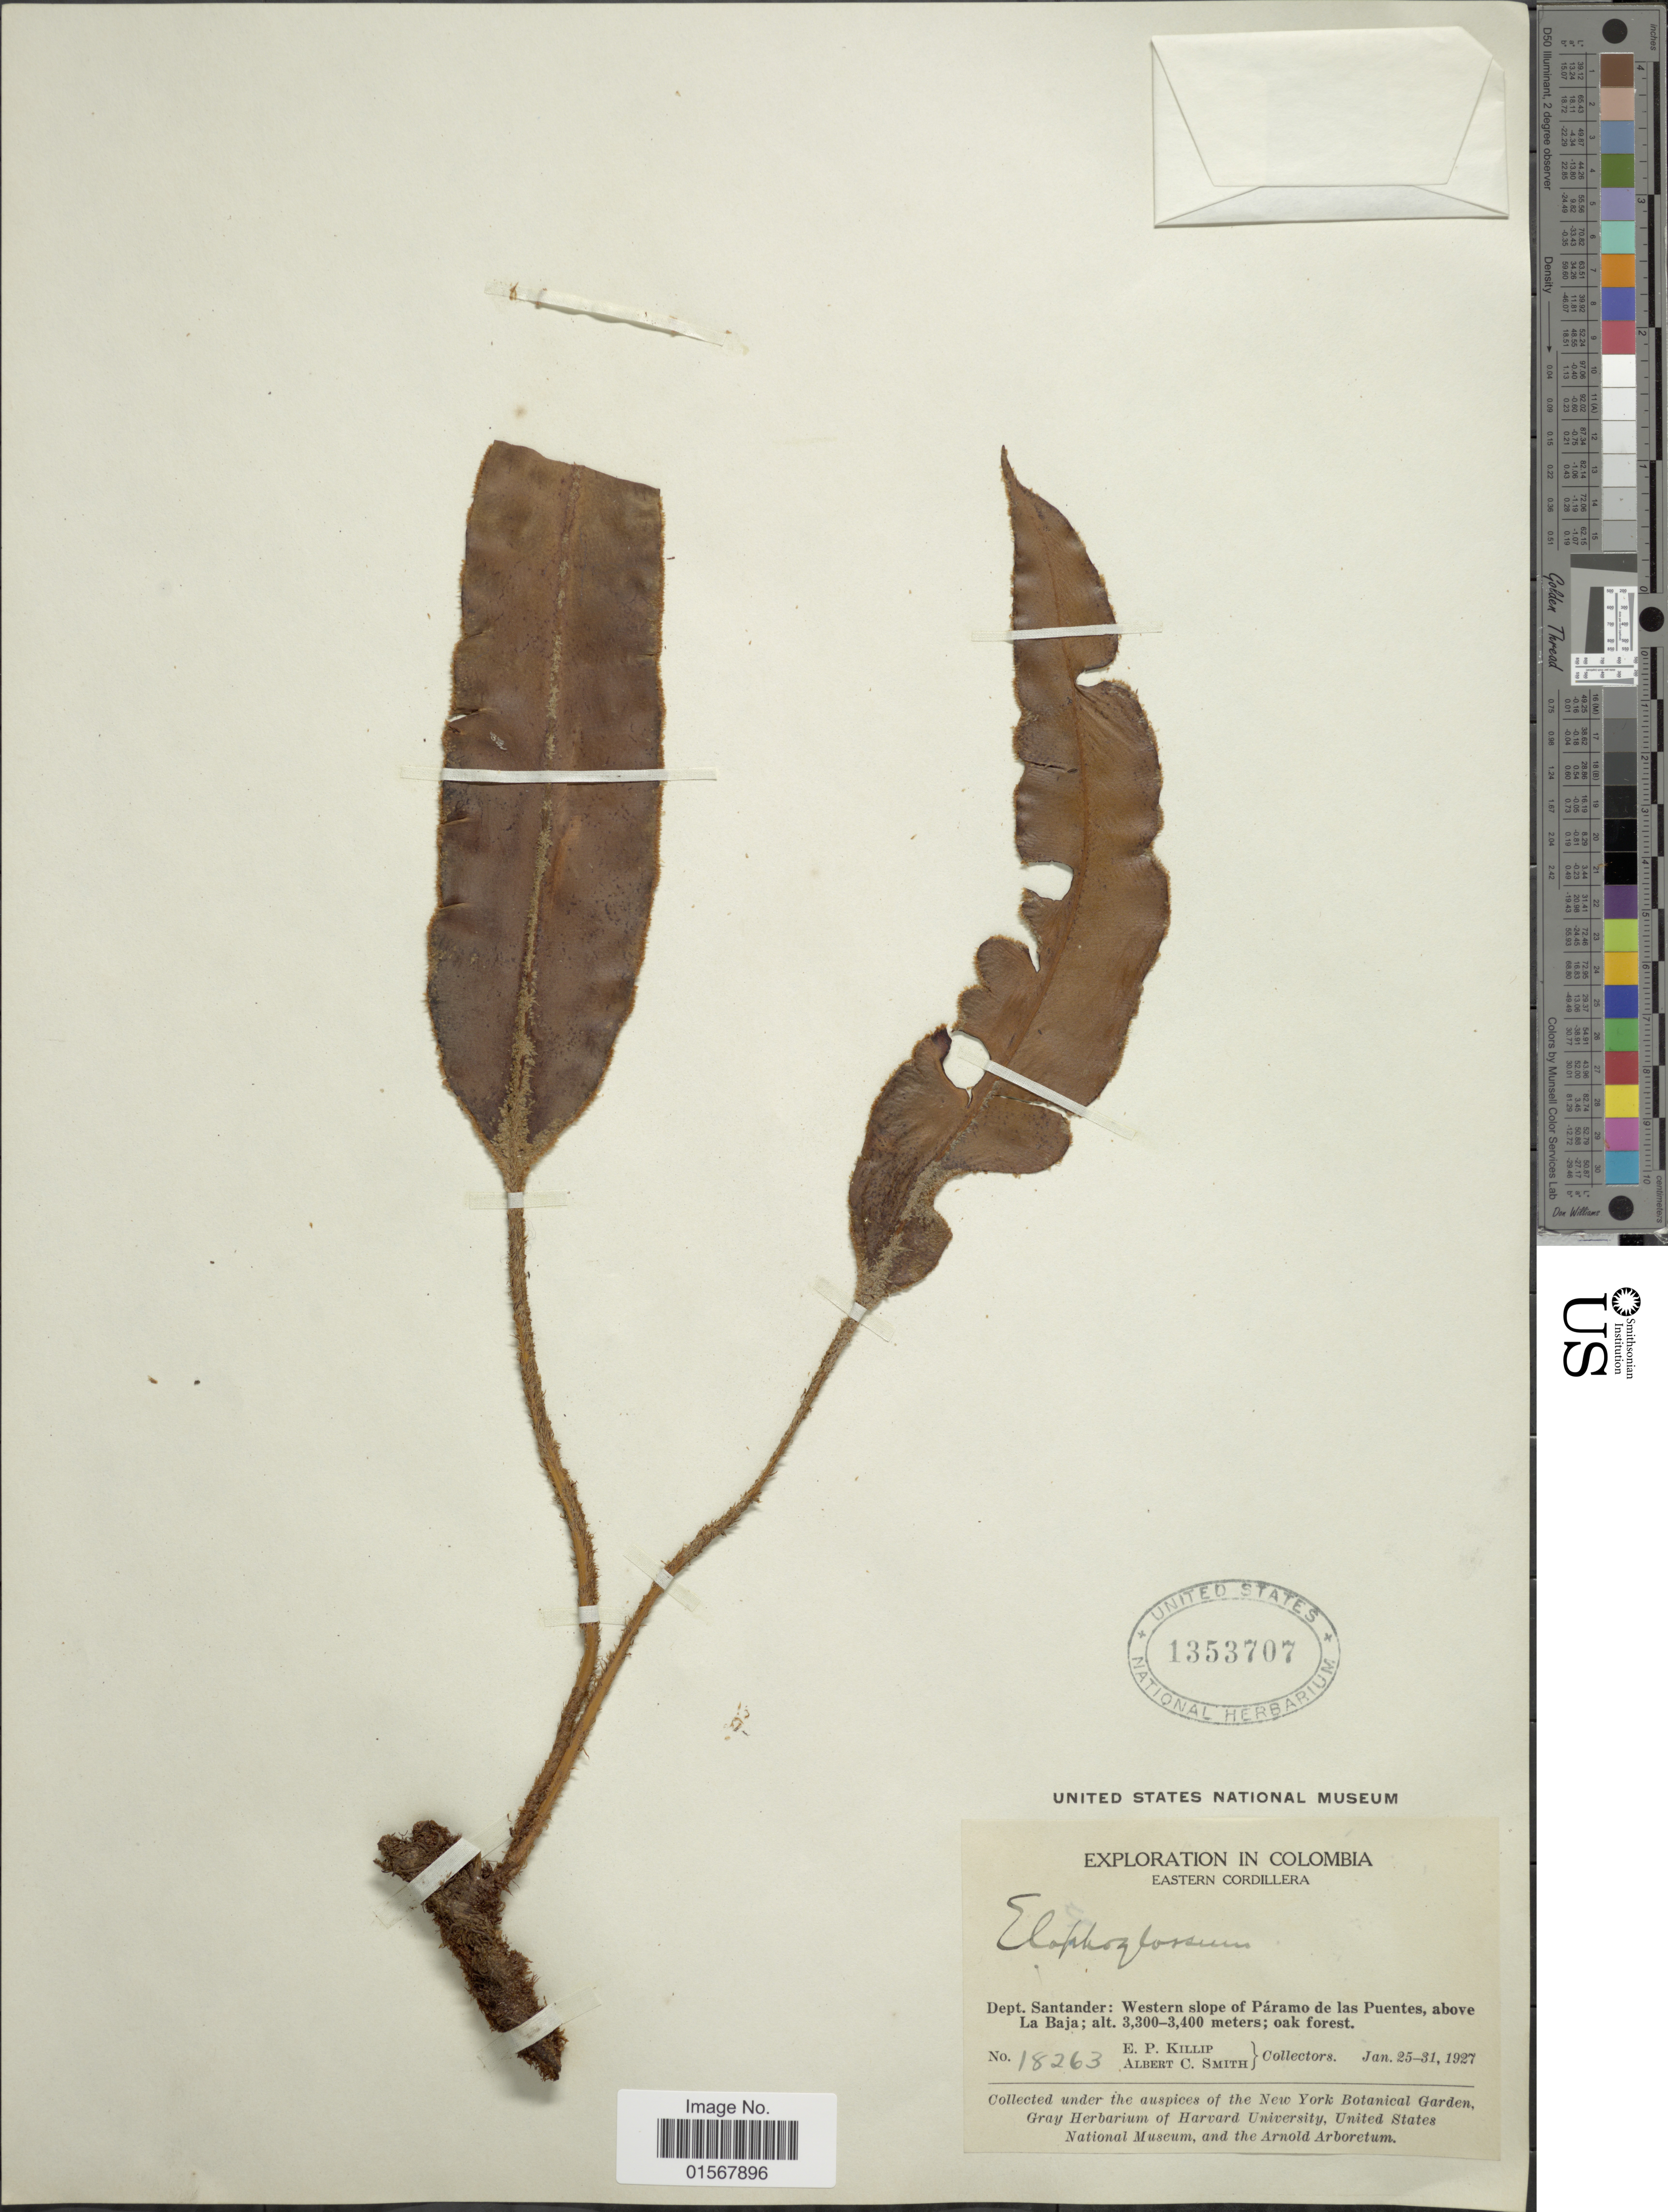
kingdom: Plantae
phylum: Tracheophyta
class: Polypodiopsida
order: Polypodiales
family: Dryopteridaceae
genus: Elaphoglossum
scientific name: Elaphoglossum sp.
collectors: E. P. Killip & A. C. Smith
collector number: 18263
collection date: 1927-01-25/1927-01-31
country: Colombia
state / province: Santander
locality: Dept. Santander: Western slope of Paramo de las Puentes, above La Baja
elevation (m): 3300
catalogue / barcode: US 1353707